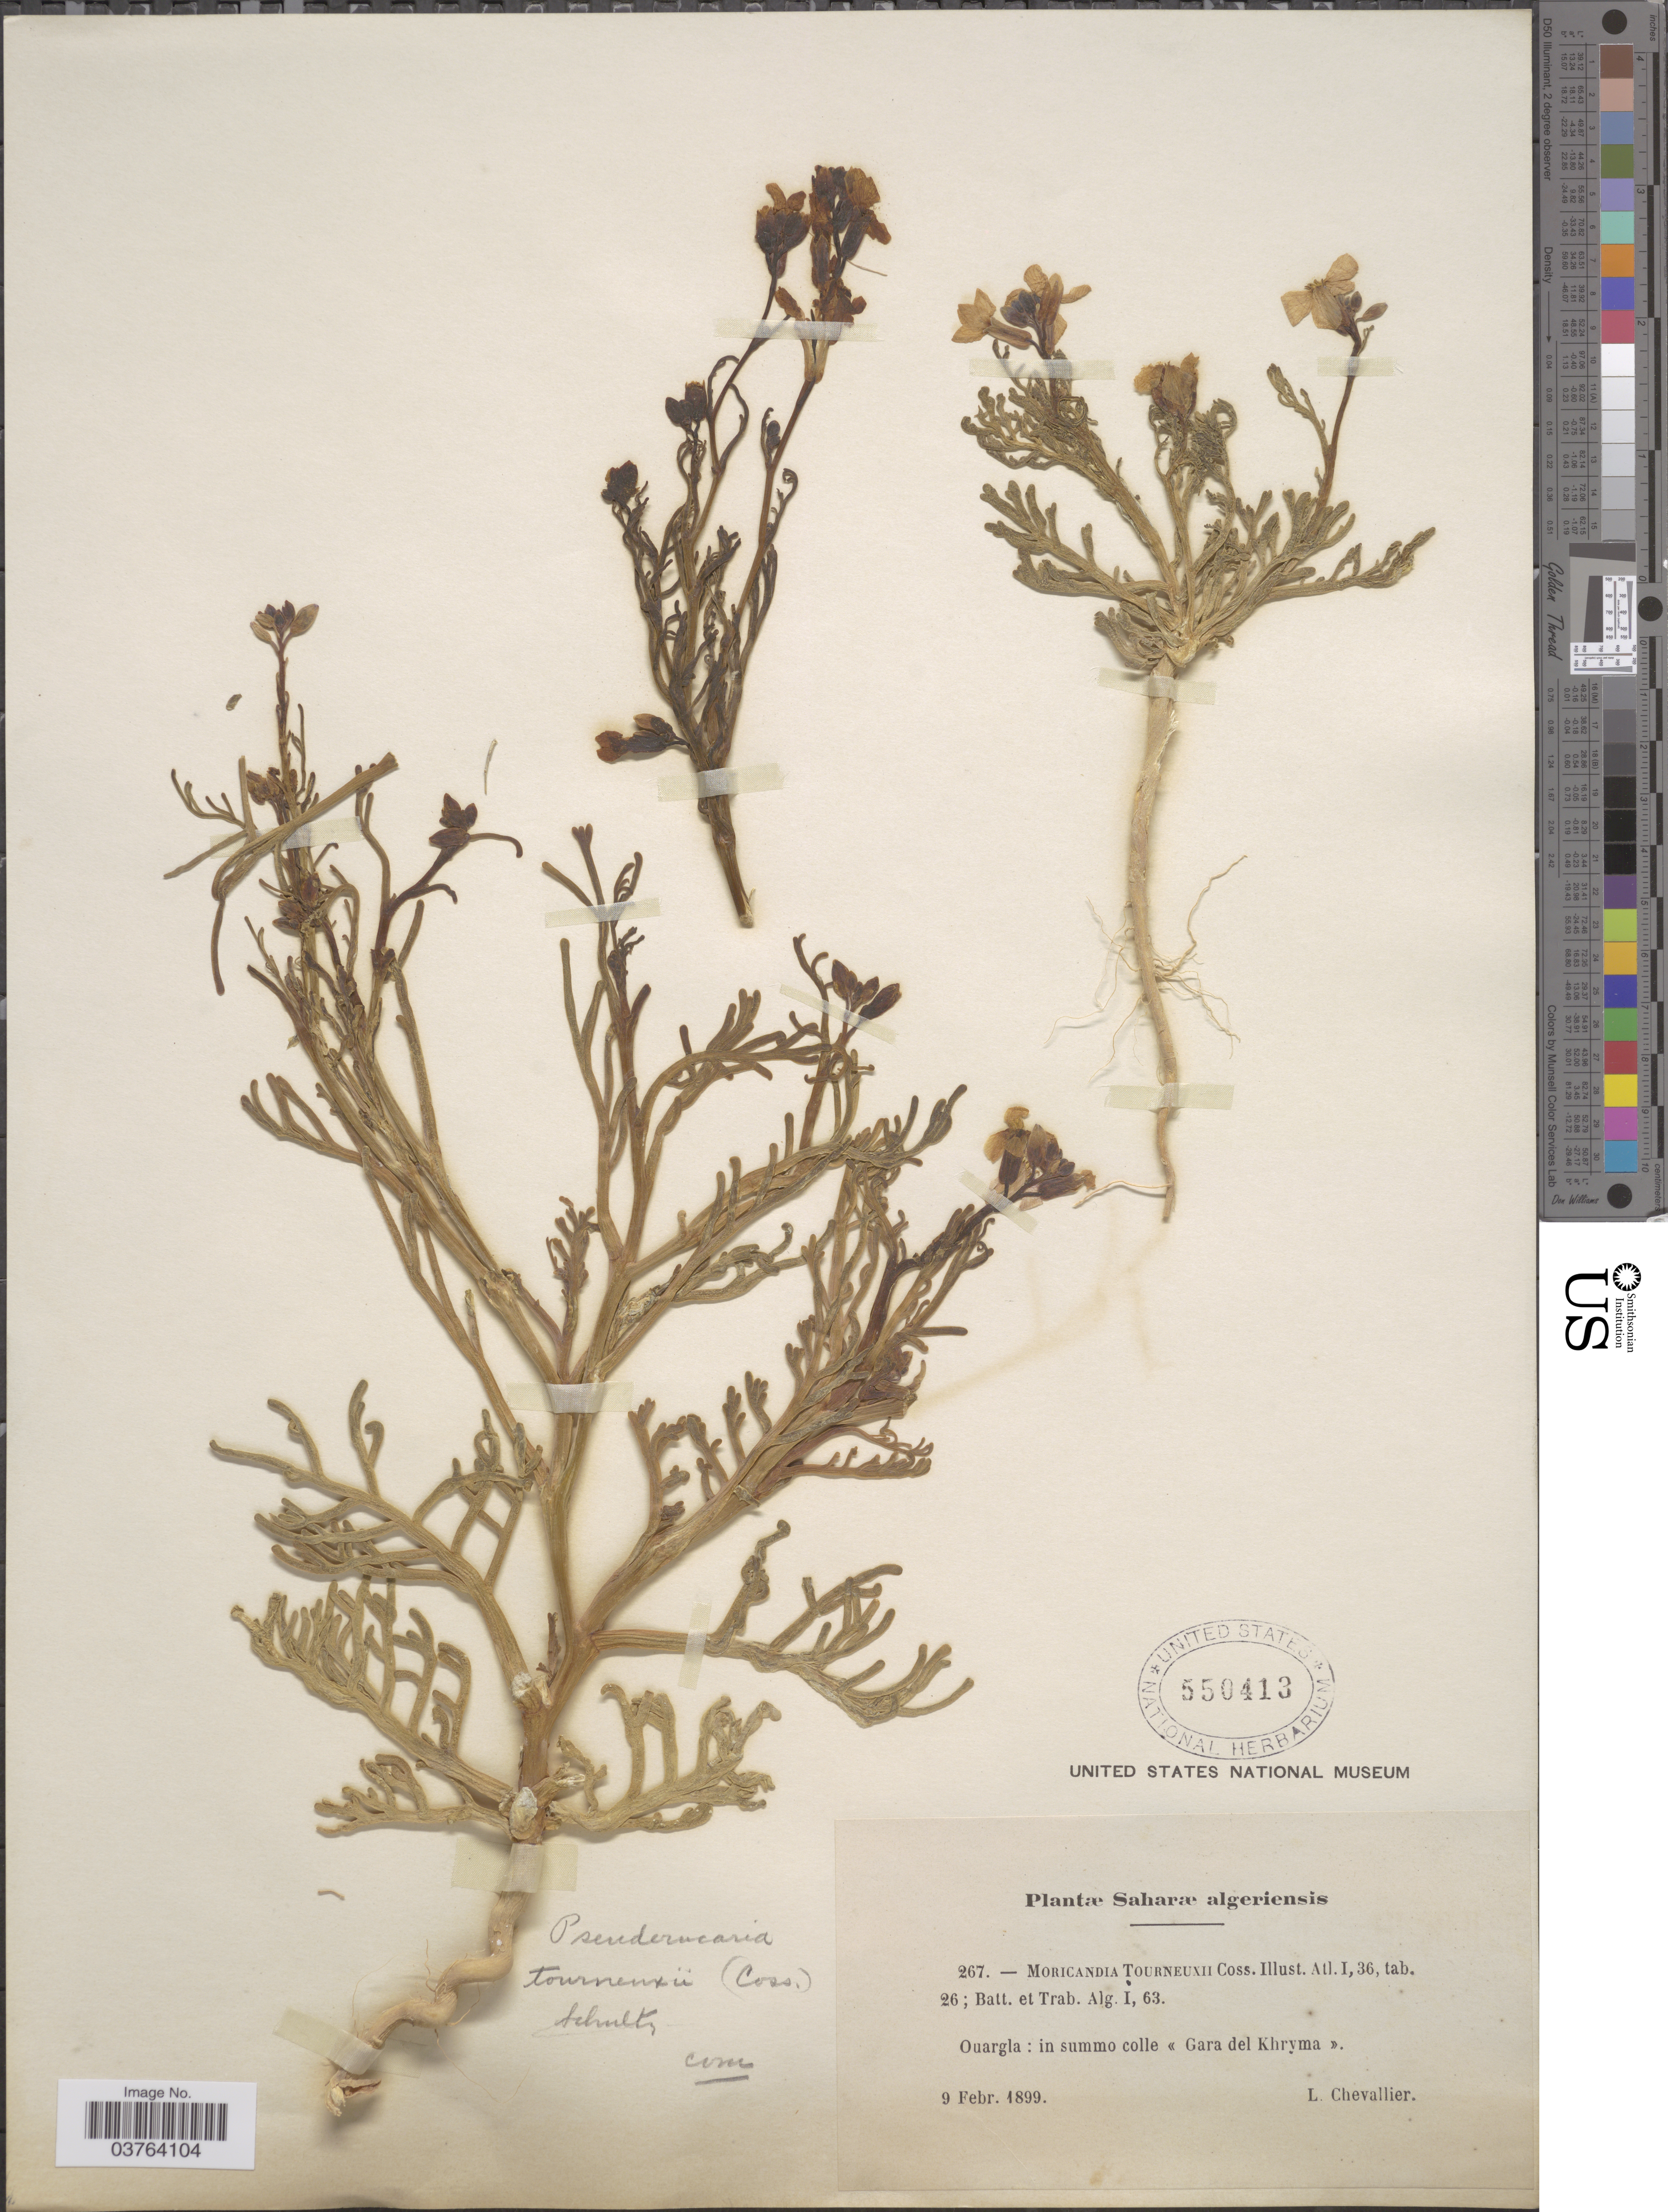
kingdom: Plantae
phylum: Tracheophyta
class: Magnoliopsida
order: Brassicales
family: Brassicaceae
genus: Pseuderucaria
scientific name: Pseuderucaria tourneuxii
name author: (Coss.) O.E. Schulz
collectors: L. Chevallier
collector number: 267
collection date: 1899-02-09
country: Algeria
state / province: Ouargla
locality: Saharæ algeriensis. In summo colle «Gara del Khryma».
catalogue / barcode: US 550413